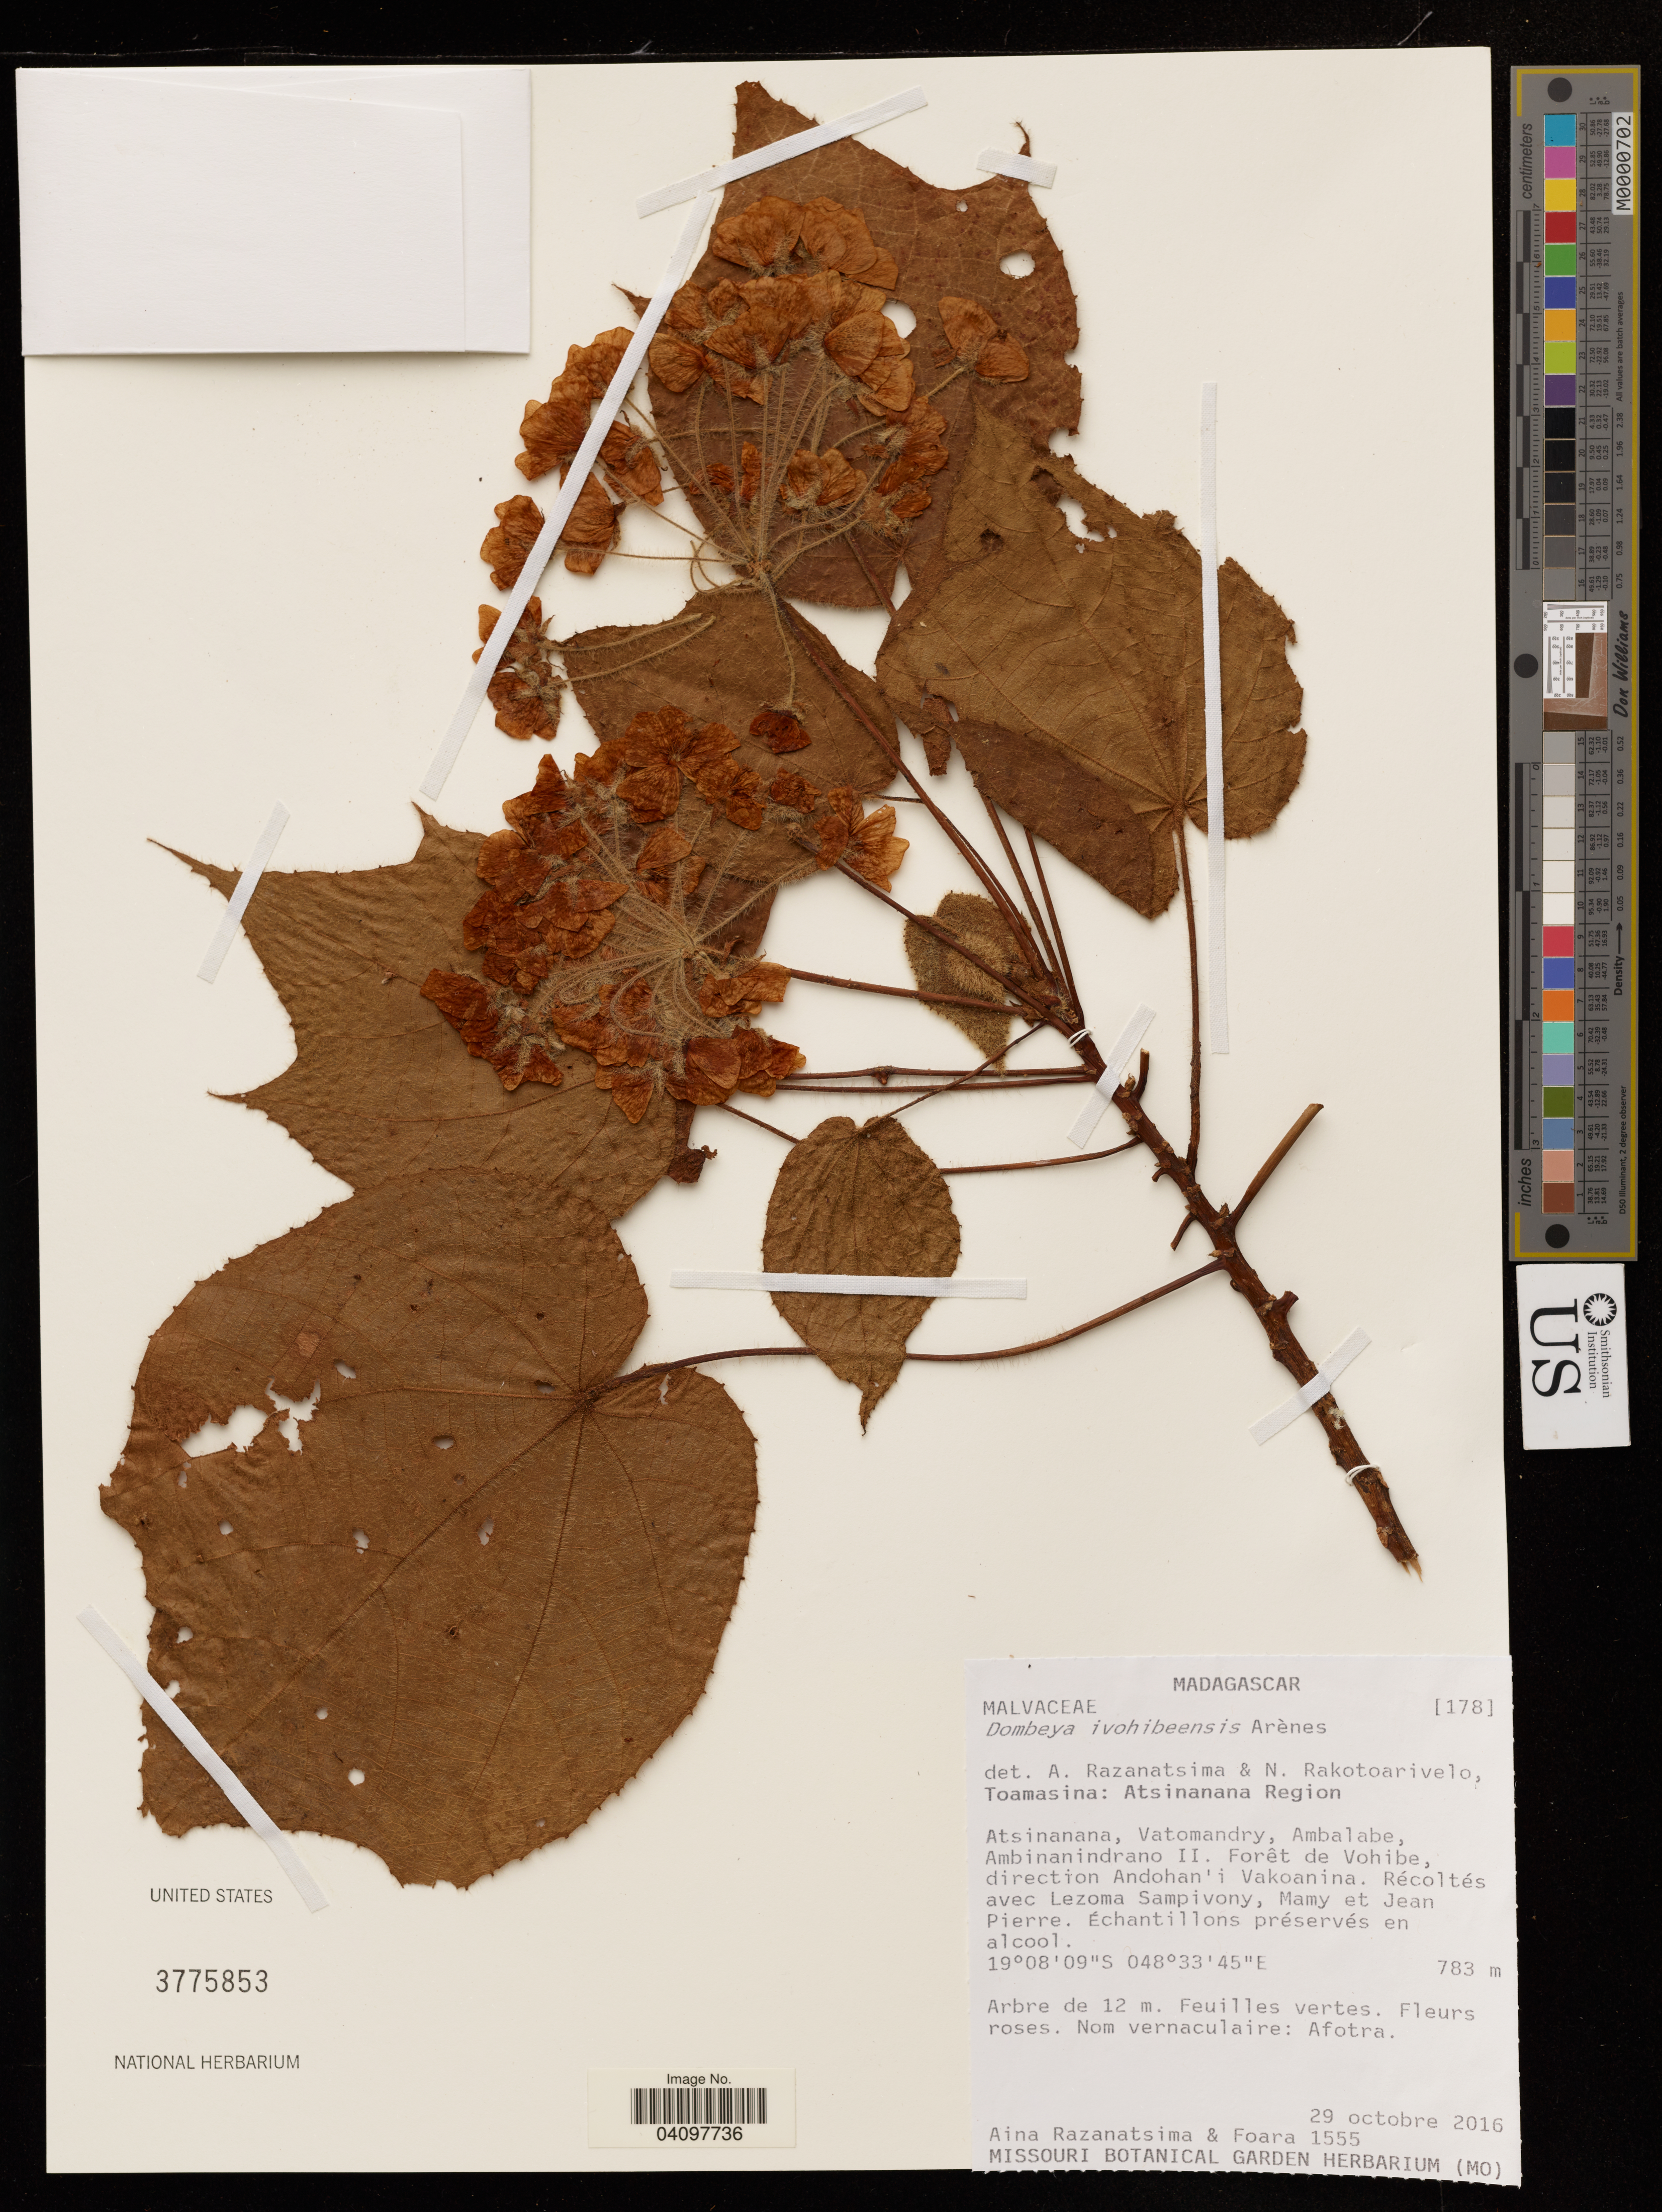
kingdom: Plantae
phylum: Tracheophyta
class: Magnoliopsida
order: Malvales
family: Malvaceae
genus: Dombeya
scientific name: Dombeya ivohibeensis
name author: Hochr.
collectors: A. Razanatsima & M. Foara (Tsiafaky)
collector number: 1555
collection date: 2016-10-29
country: Madagascar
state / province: Toamasina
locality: Atsinanana Region. Atsinanana, Vatomandry, Ambalabe, Ambinanindrano II. Forêt de Vohibe, direction Andohan'i Vakoanina.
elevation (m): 783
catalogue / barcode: US 3775853